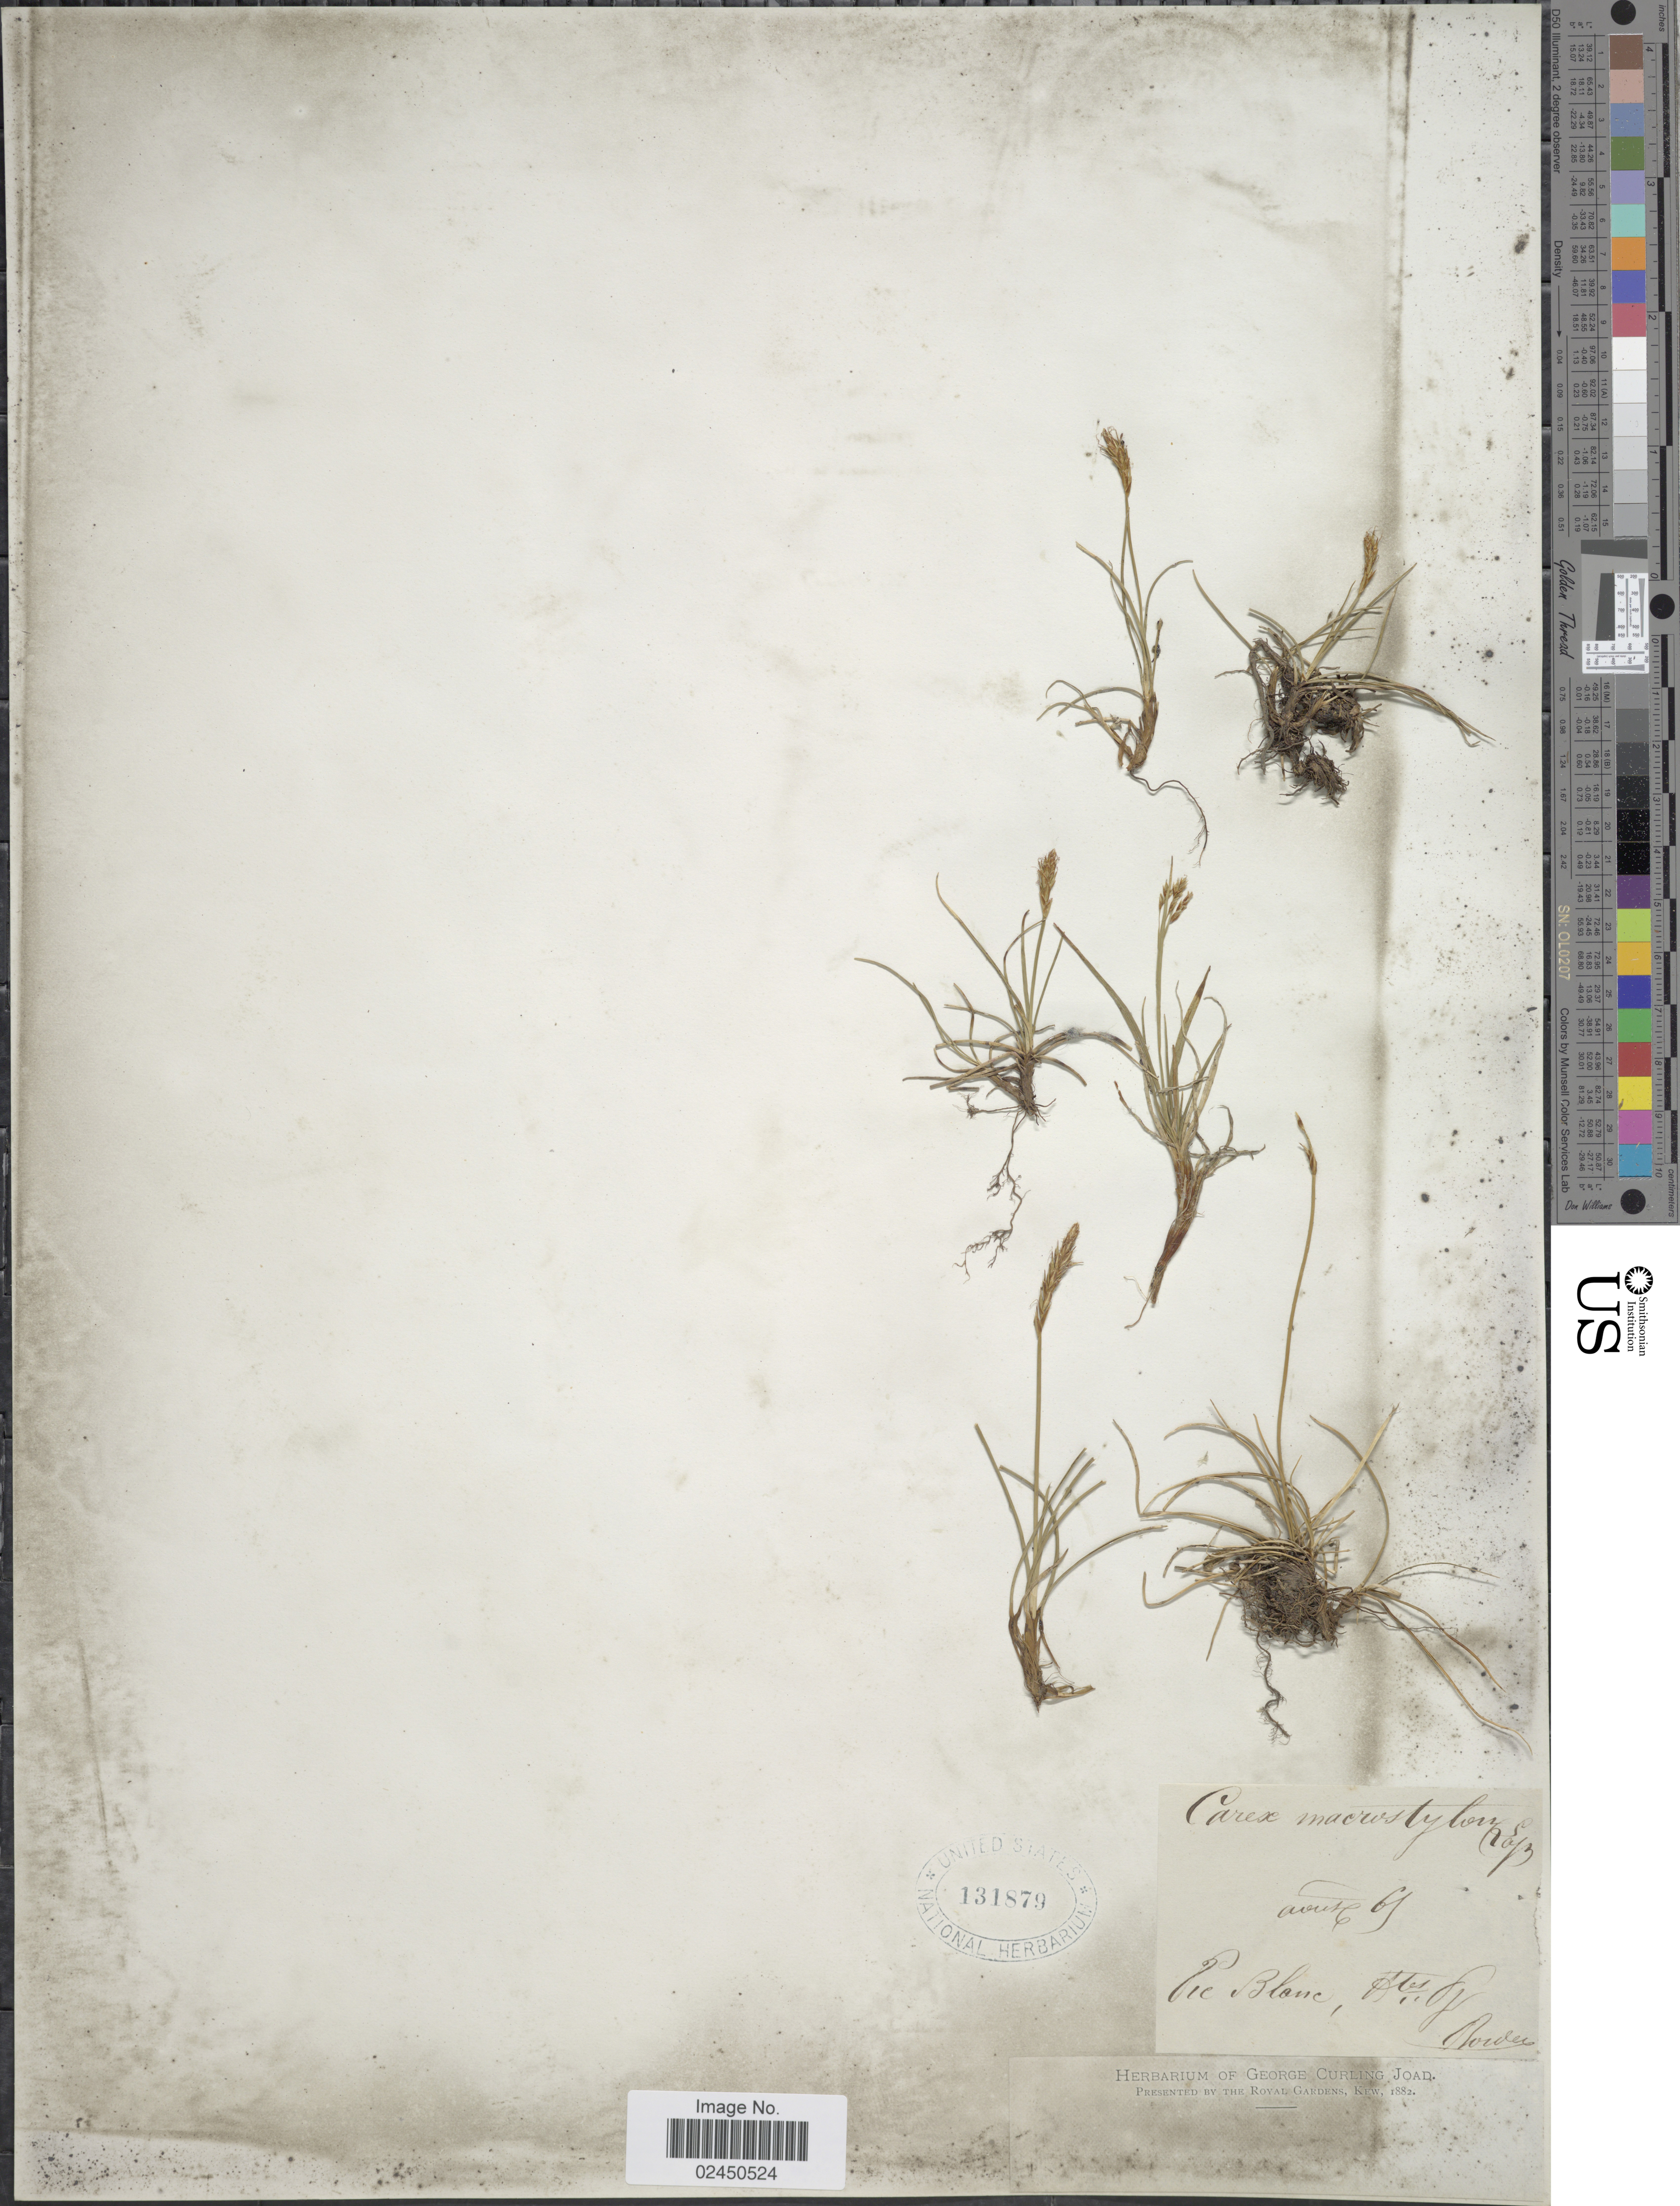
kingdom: Plantae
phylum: Tracheophyta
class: Liliopsida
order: Poales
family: Cyperaceae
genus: Carex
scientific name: Carex macrostylos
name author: Lapeyr.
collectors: -. Bordère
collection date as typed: Transcribed d/m/y: /8/67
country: France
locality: Pic Blanc, Htes, Sj [interpreted]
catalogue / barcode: US 131879